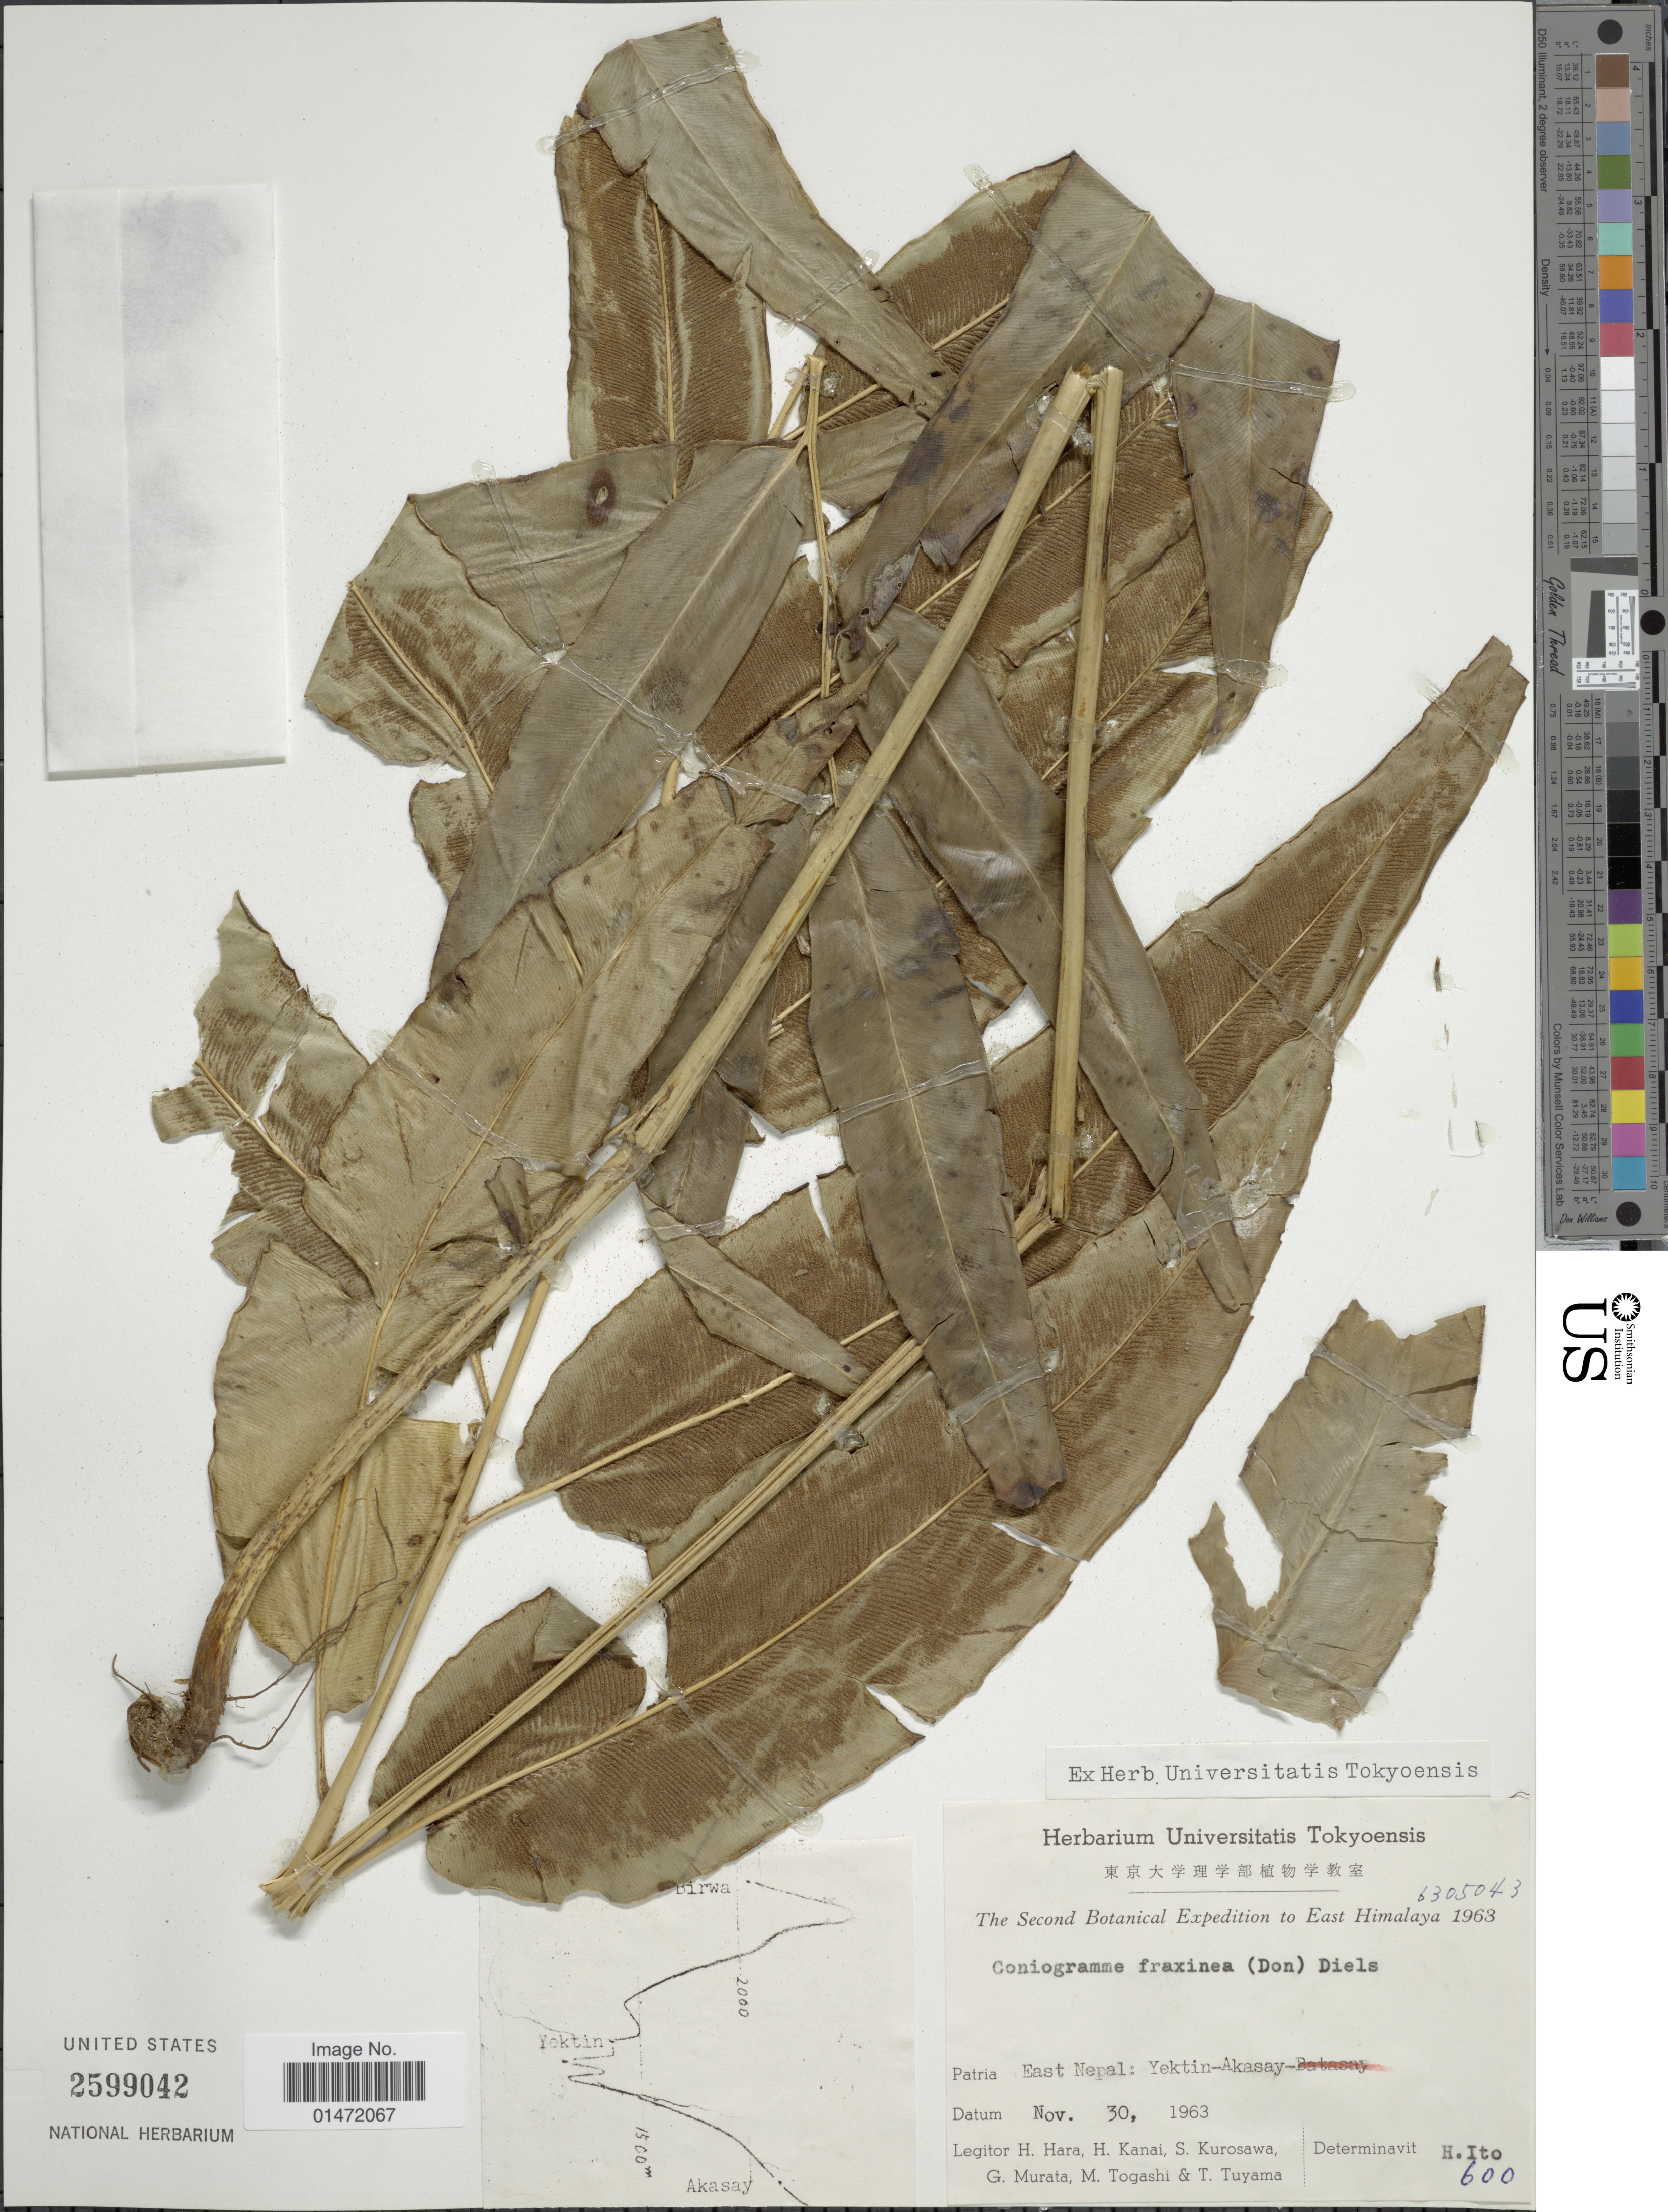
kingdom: Plantae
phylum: Tracheophyta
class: Polypodiopsida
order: Polypodiales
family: Pteridaceae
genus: Coniogramme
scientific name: Coniogramme fraxinea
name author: (D. Don) Diels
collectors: H. Hara, H. Kanai, S. Kurosawa, G. Murata & et al.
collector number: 6305043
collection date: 1963-11-30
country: Nepal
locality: East Nepal: Yektin-Akasay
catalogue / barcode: US 2599042